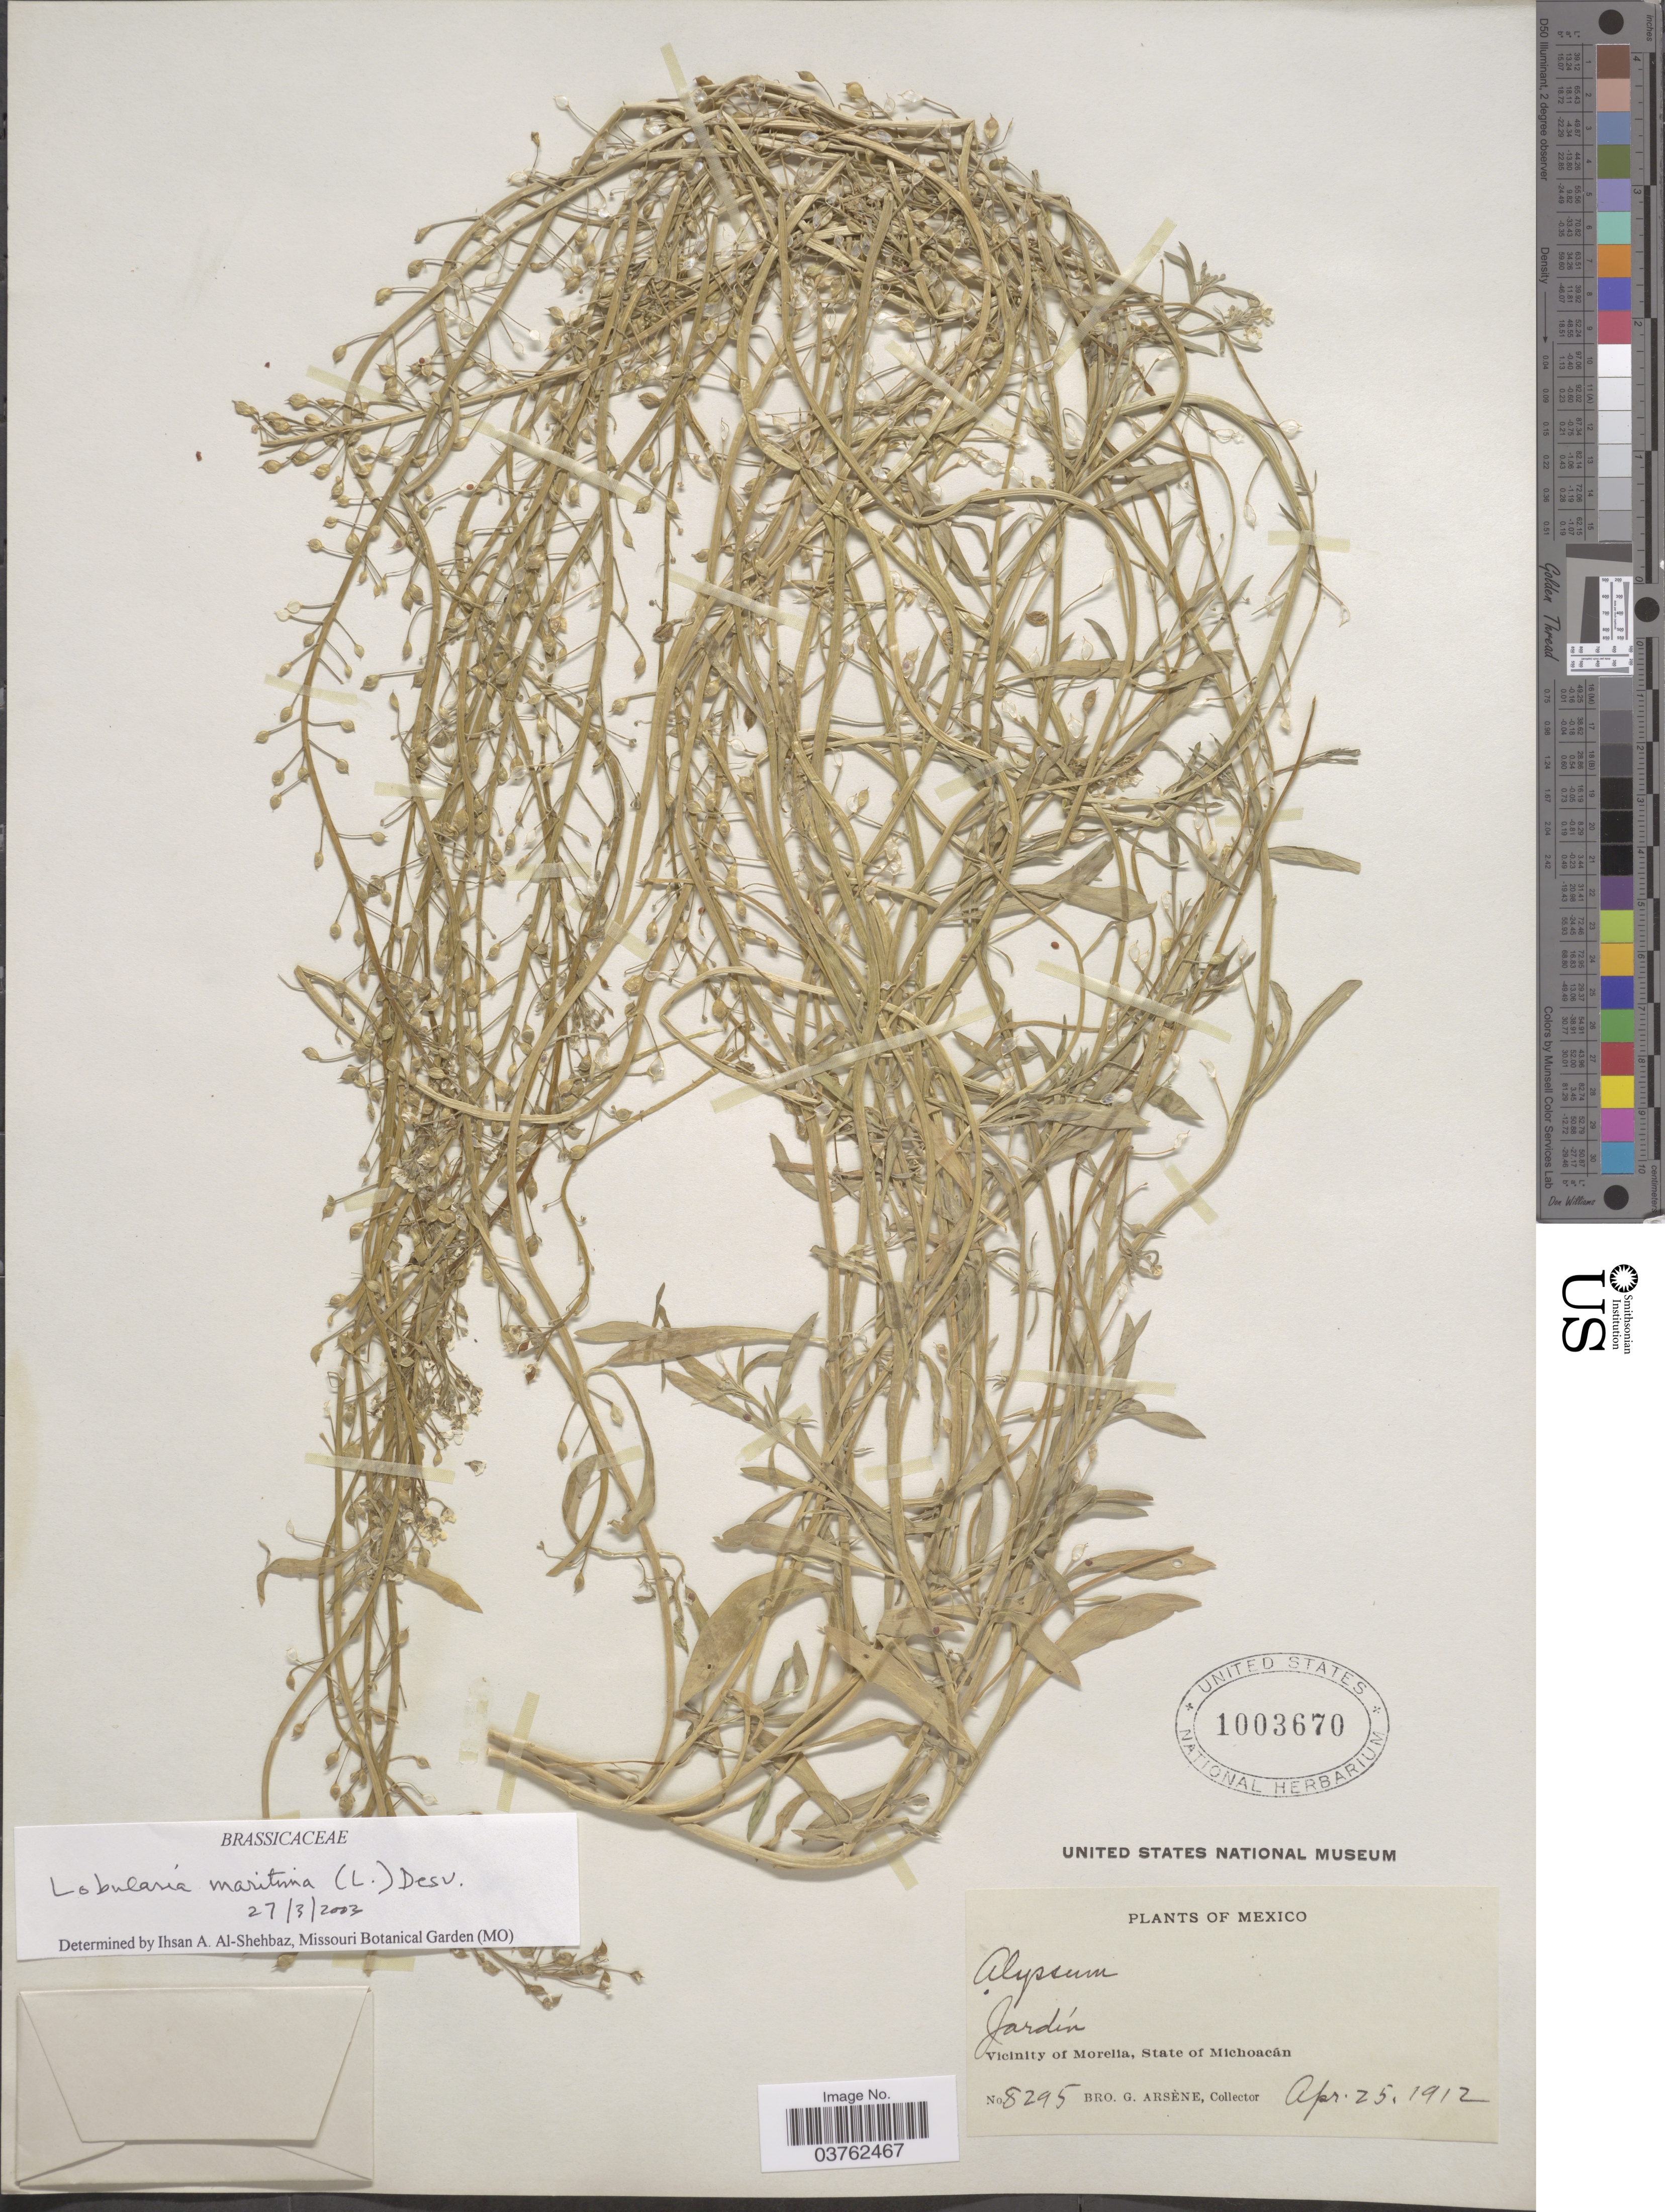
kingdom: Plantae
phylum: Tracheophyta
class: Magnoliopsida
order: Brassicales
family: Brassicaceae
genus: Lobularia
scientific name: Lobularia maritima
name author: (L.) Desv.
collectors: Bro. G. Arsène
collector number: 8295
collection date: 1912-04-25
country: Mexico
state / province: Michoacán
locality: Jardin. Vicinity of Morella, State of Michoacán.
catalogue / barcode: US 1003670